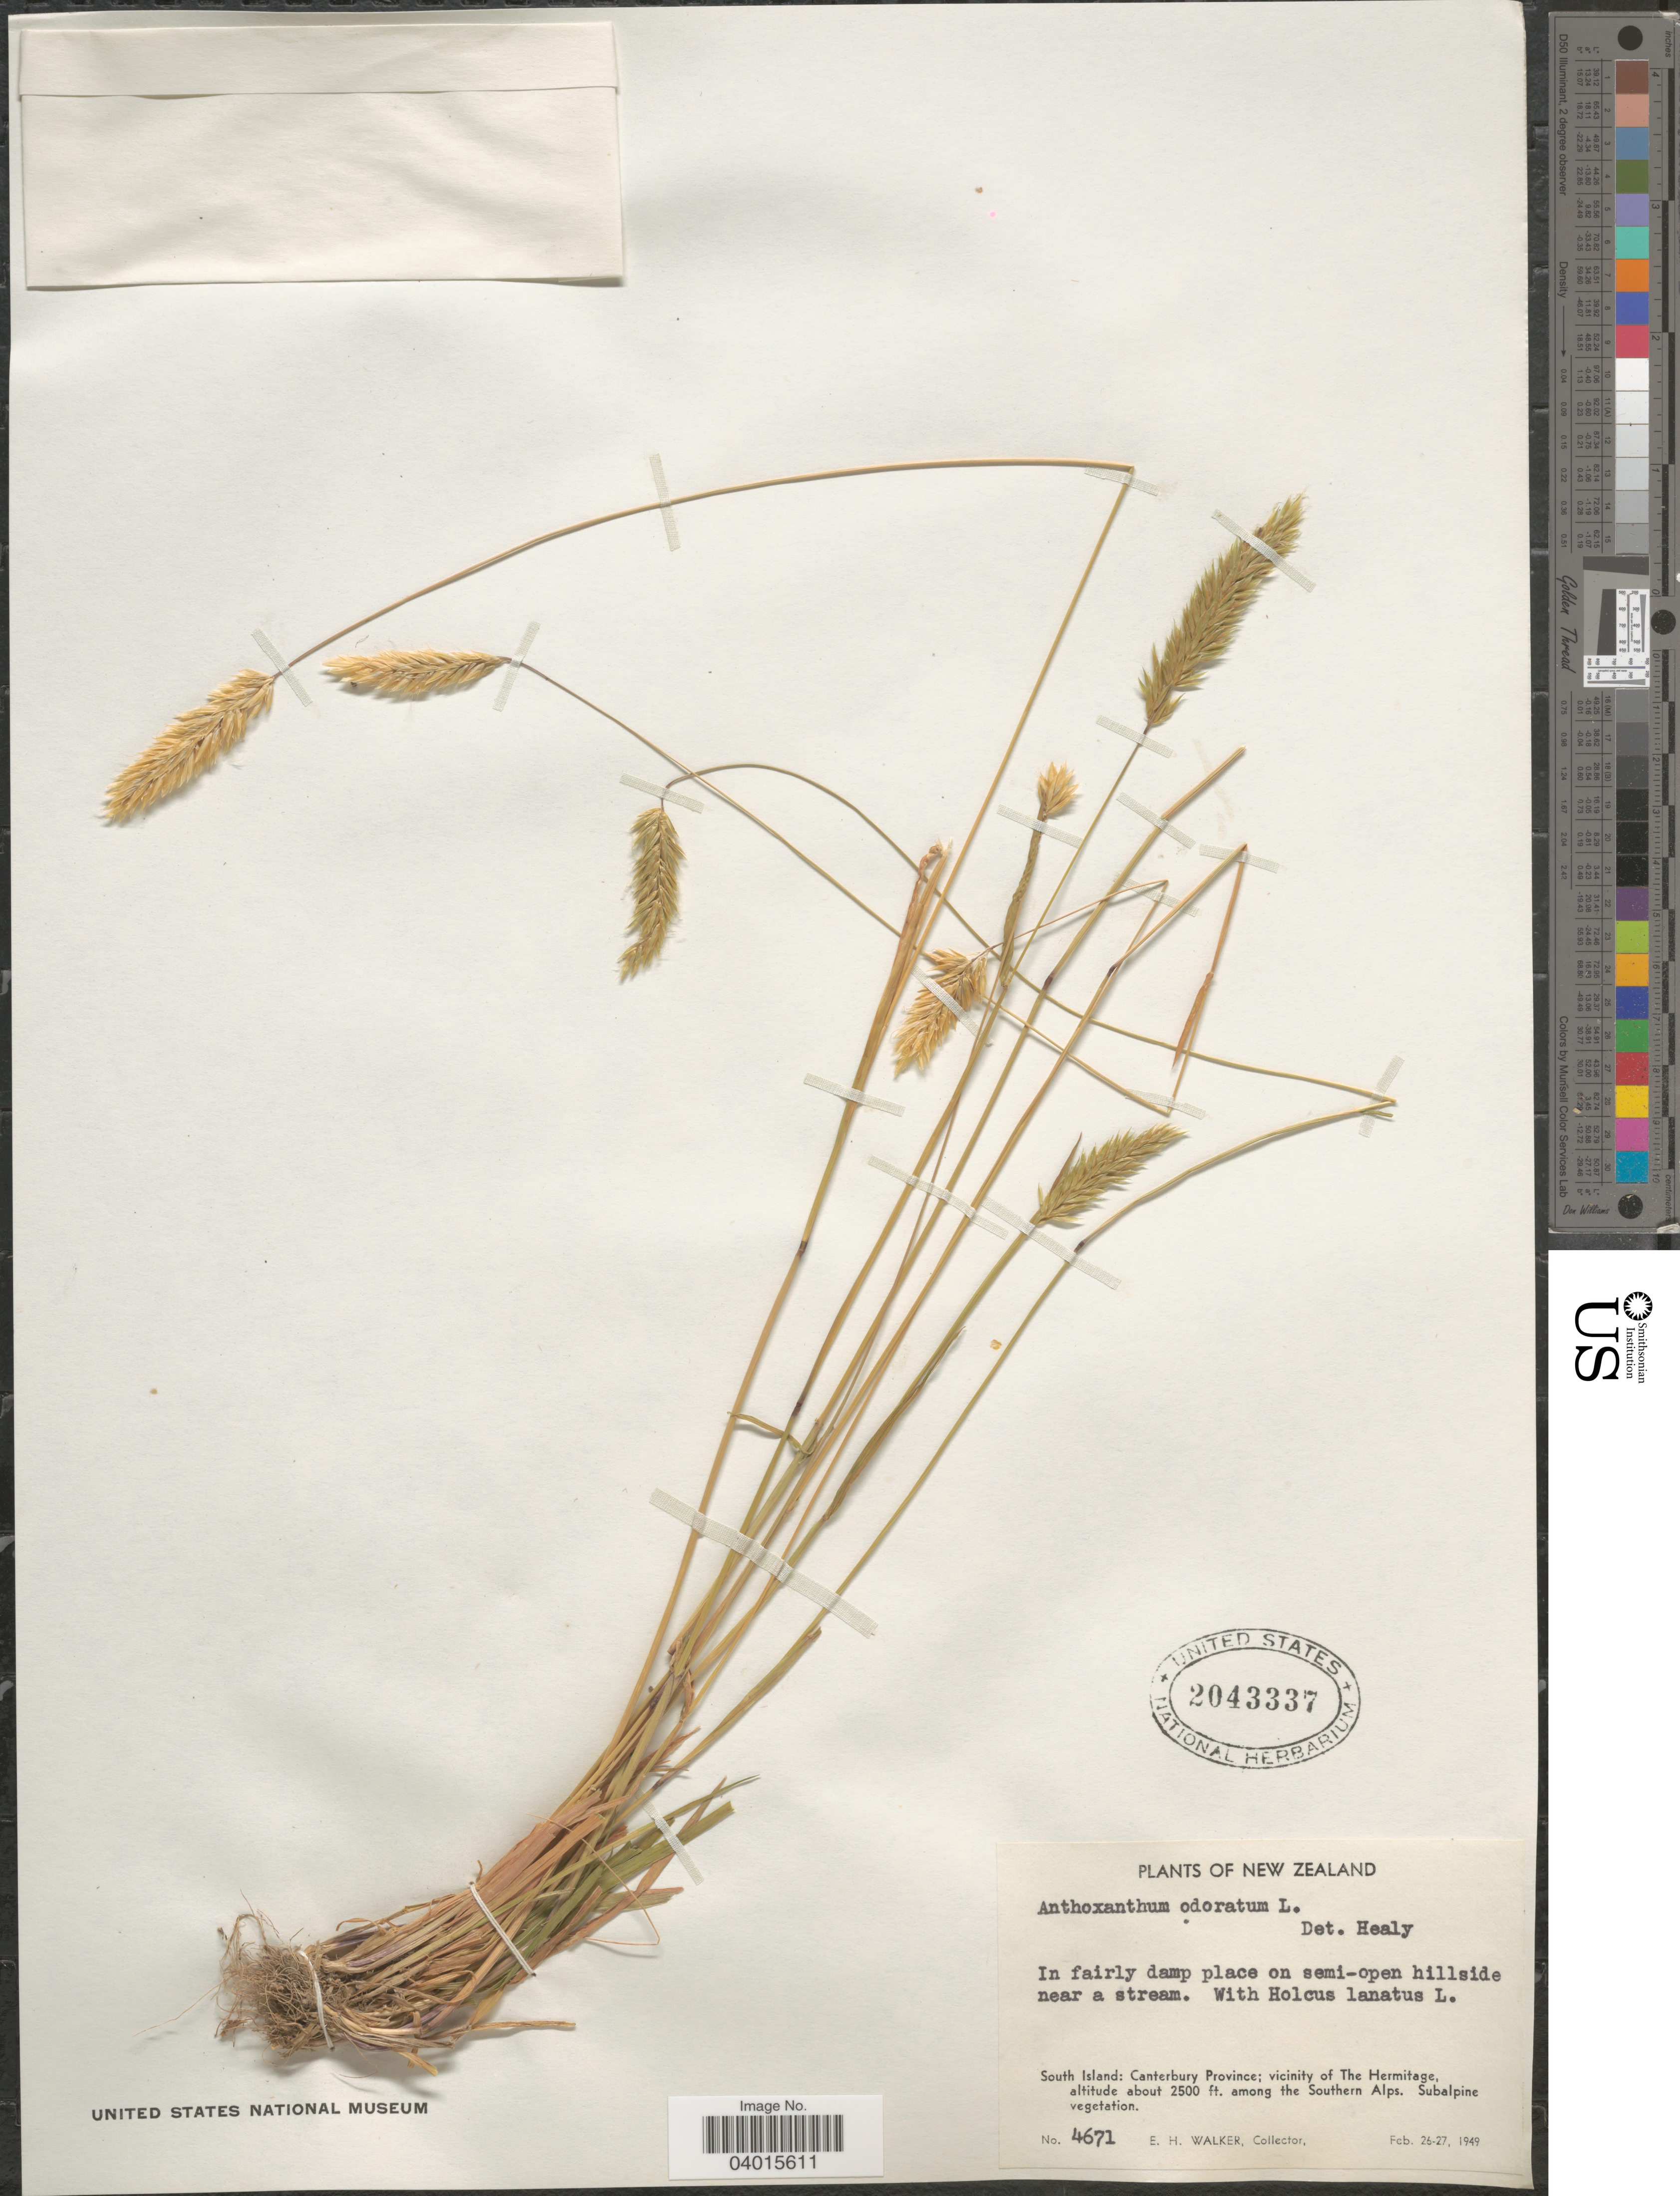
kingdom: Plantae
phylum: Tracheophyta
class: Liliopsida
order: Poales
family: Poaceae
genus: Anthoxanthum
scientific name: Anthoxanthum odoratum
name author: L.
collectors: E. H. Walker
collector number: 4671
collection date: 1949-02-26/1949-02-27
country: New Zealand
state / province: Canterbury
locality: South Island: vicinity of The Hermitage, among the Southern Alps.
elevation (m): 762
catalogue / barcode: US 2043337